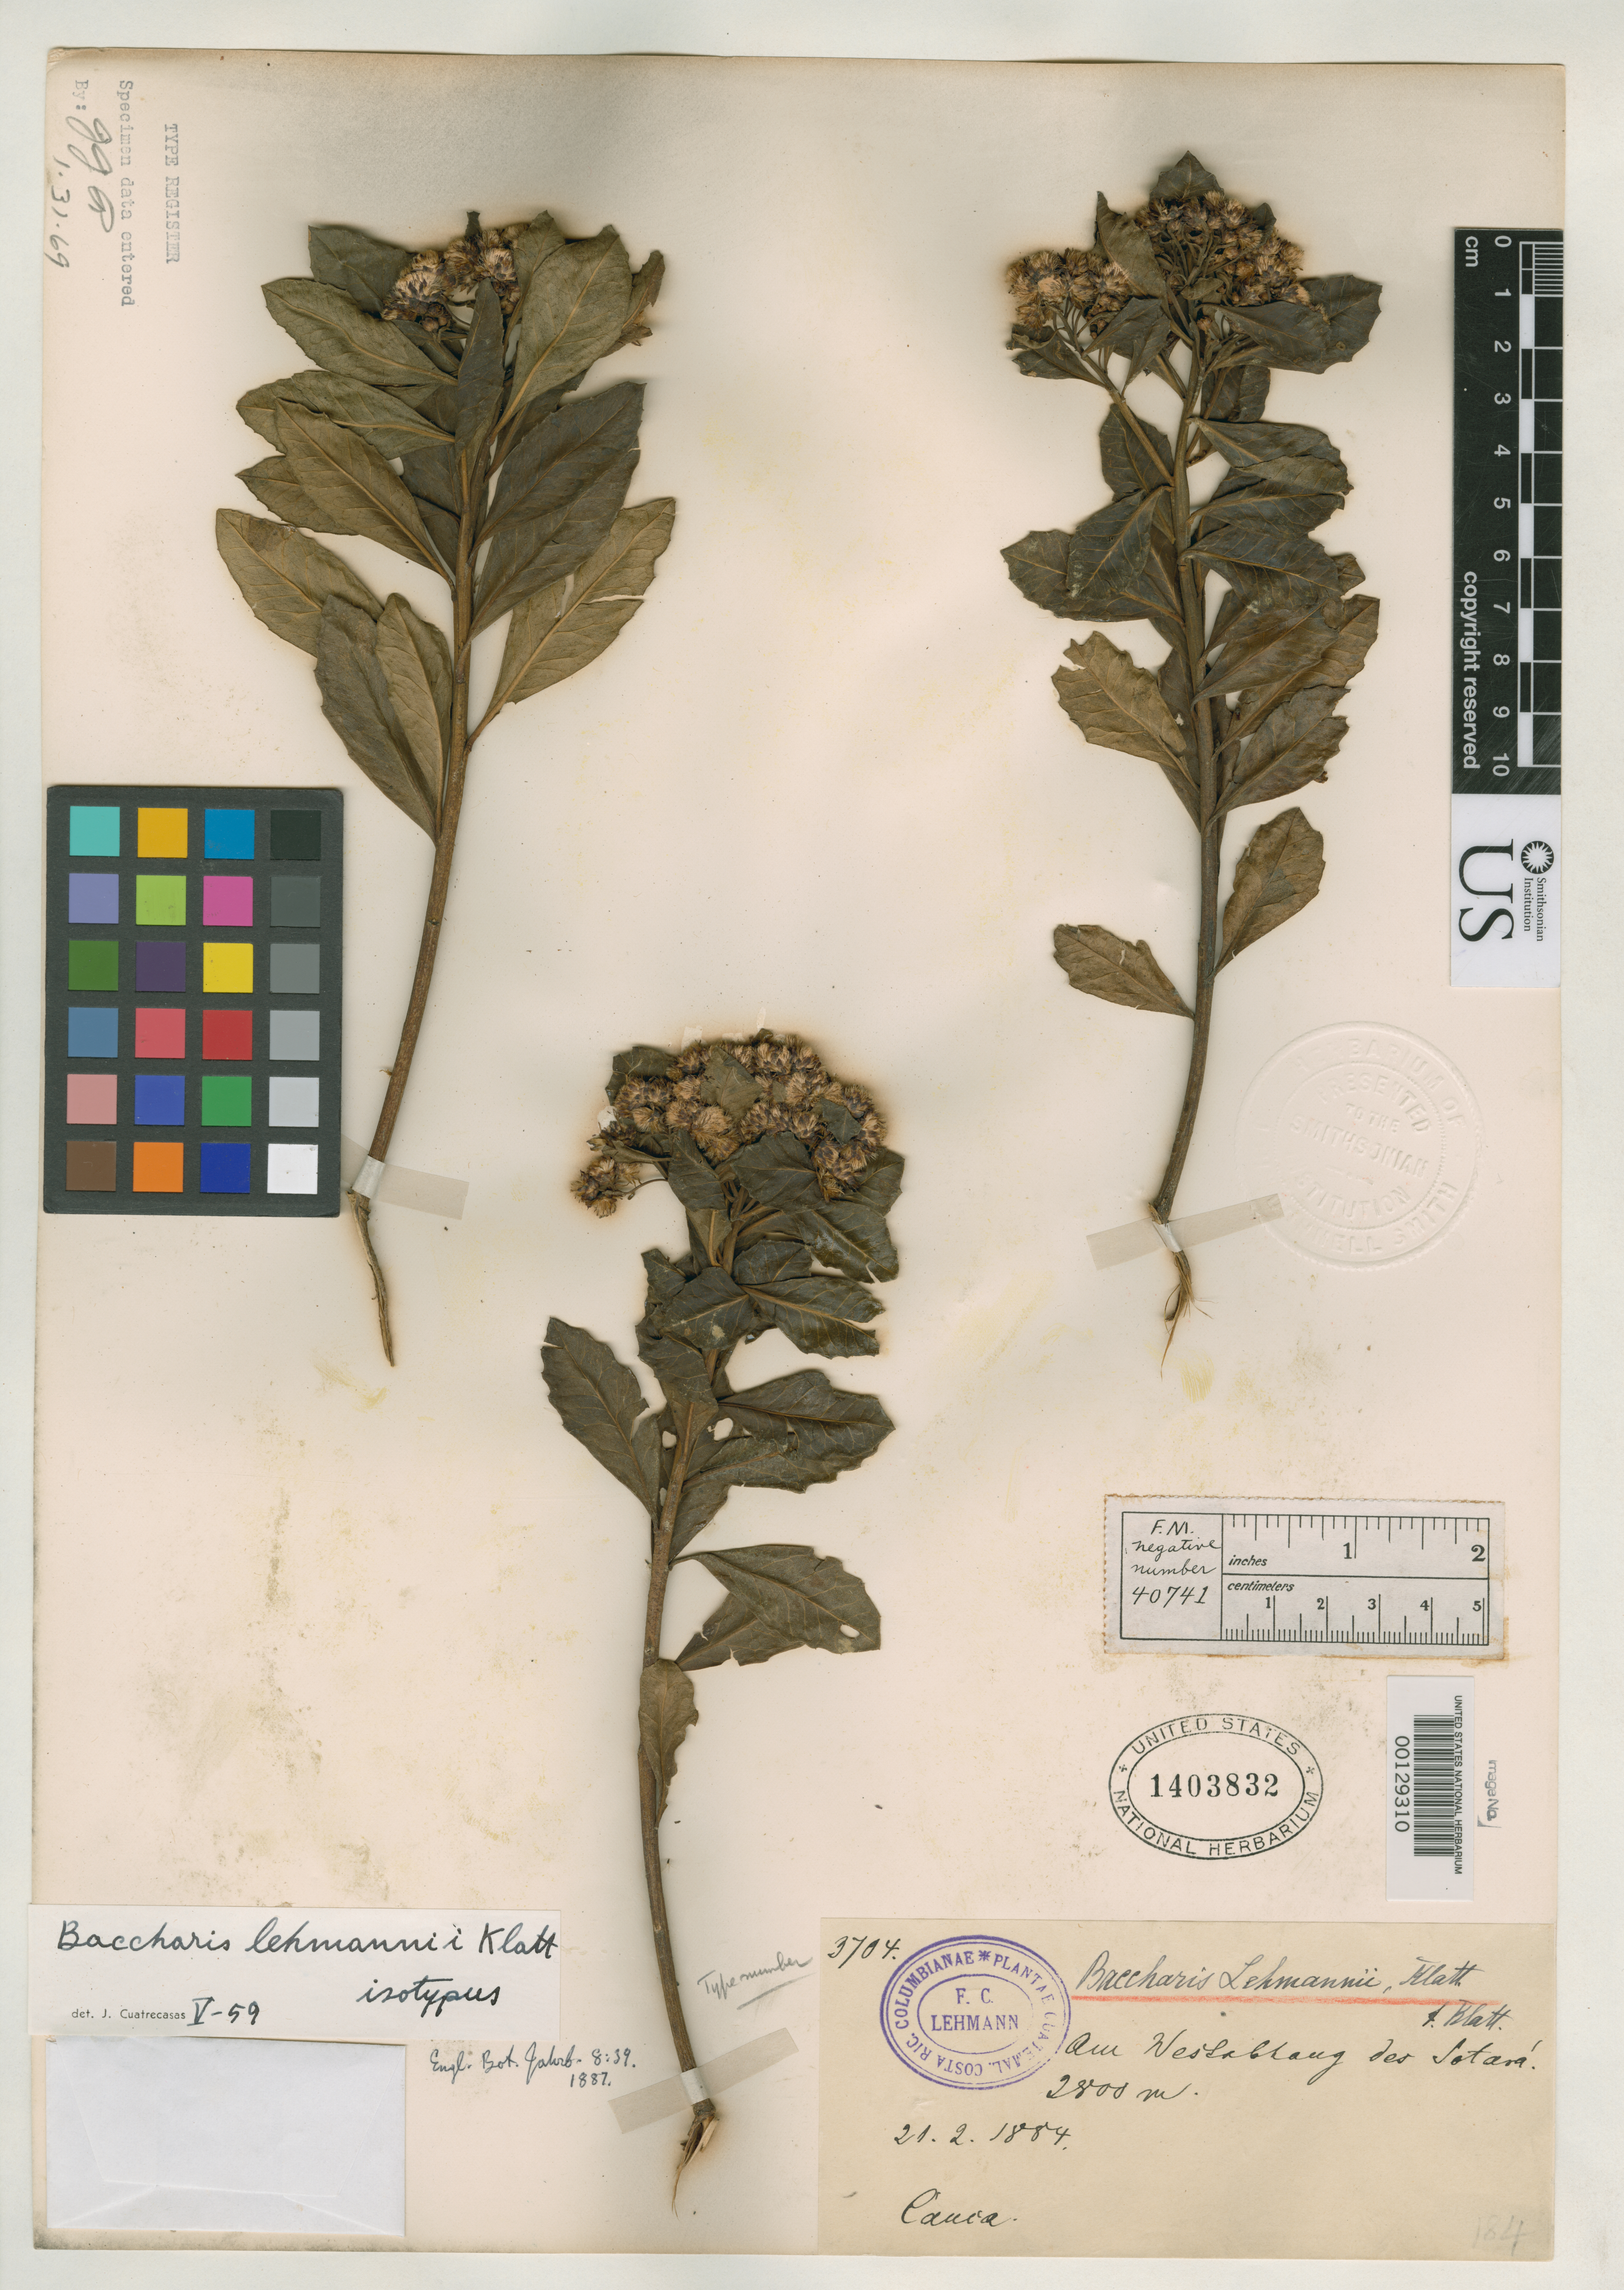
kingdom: Plantae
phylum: Tracheophyta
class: Magnoliopsida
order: Asterales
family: Asteraceae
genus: Baccharis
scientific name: Baccharis lehmannii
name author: Klatt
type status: Isotype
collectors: F. C. Lehmann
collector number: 3704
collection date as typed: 21 Feb 1884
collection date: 1884-02-21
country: Colombia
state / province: Cauca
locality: Sotara.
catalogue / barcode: US 1403832